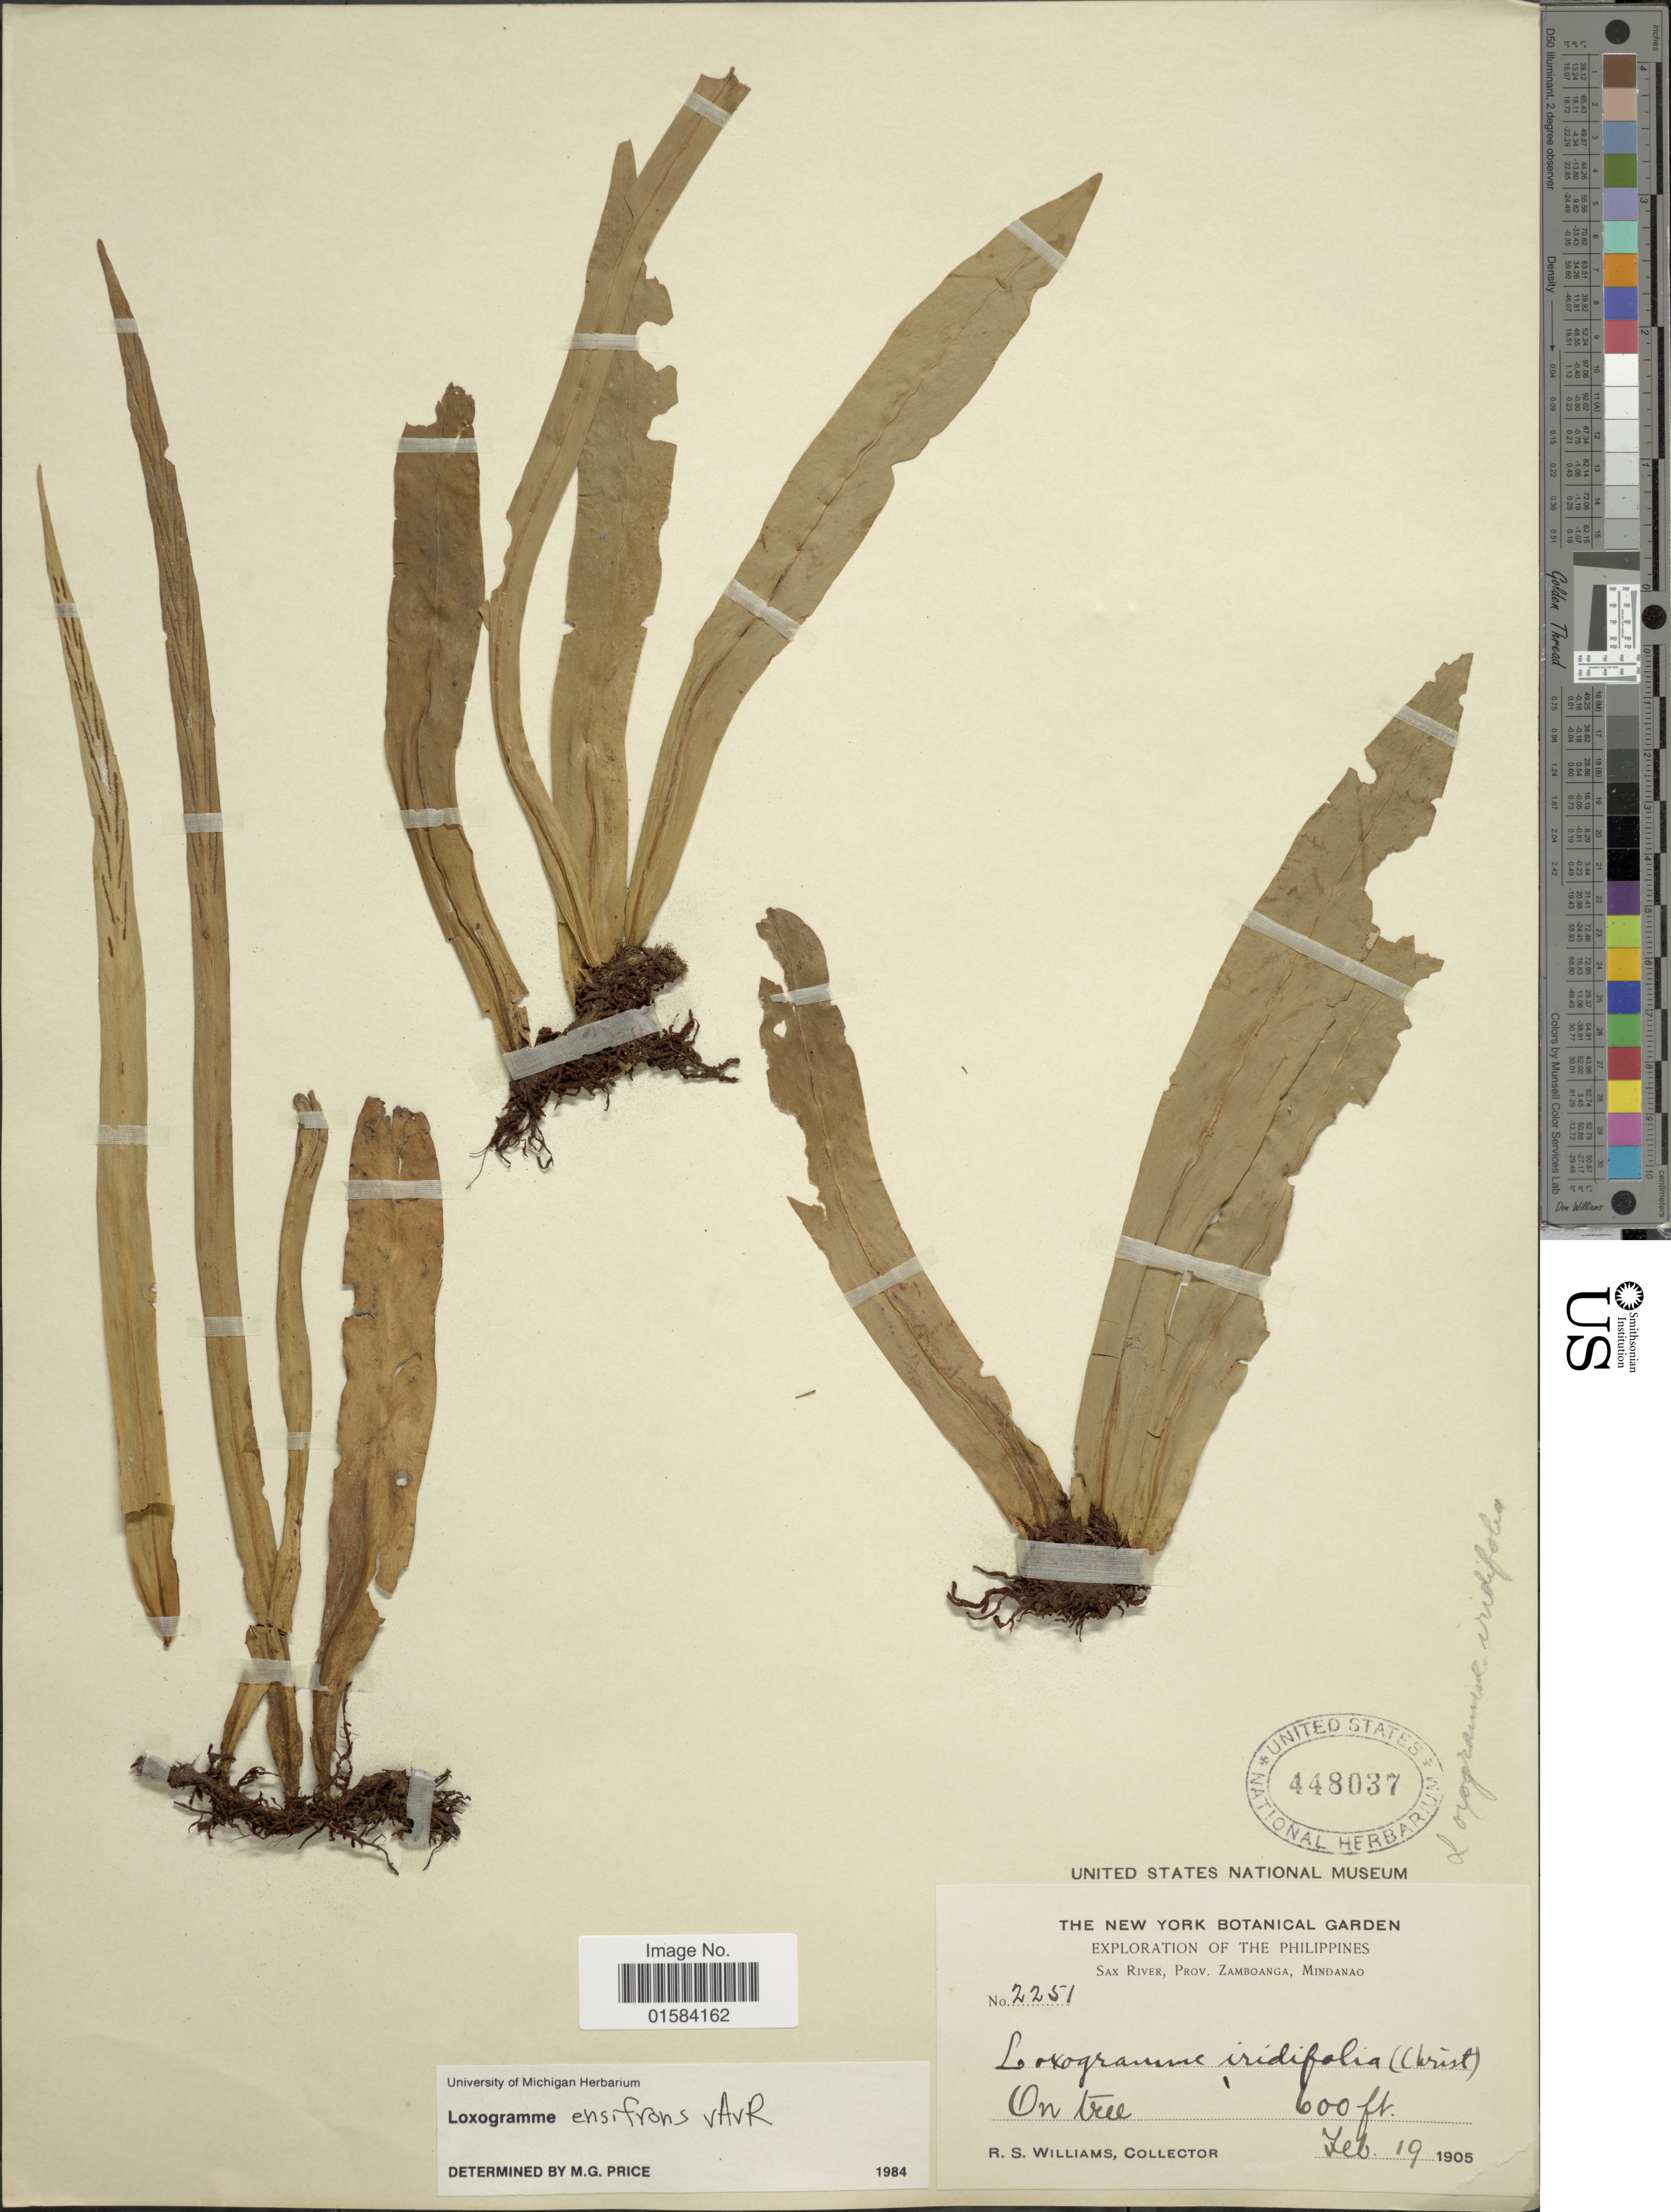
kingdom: Plantae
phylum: Tracheophyta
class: Polypodiopsida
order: Polypodiales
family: Polypodiaceae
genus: Loxogramme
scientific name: Loxogramme ensifrons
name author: Alderw.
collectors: R. S. Williams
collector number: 2251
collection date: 1905-02-19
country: Philippines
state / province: Zamboanga Peninsula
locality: Sax River, prov. Zamboanga, Mindanao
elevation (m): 183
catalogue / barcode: US 448037